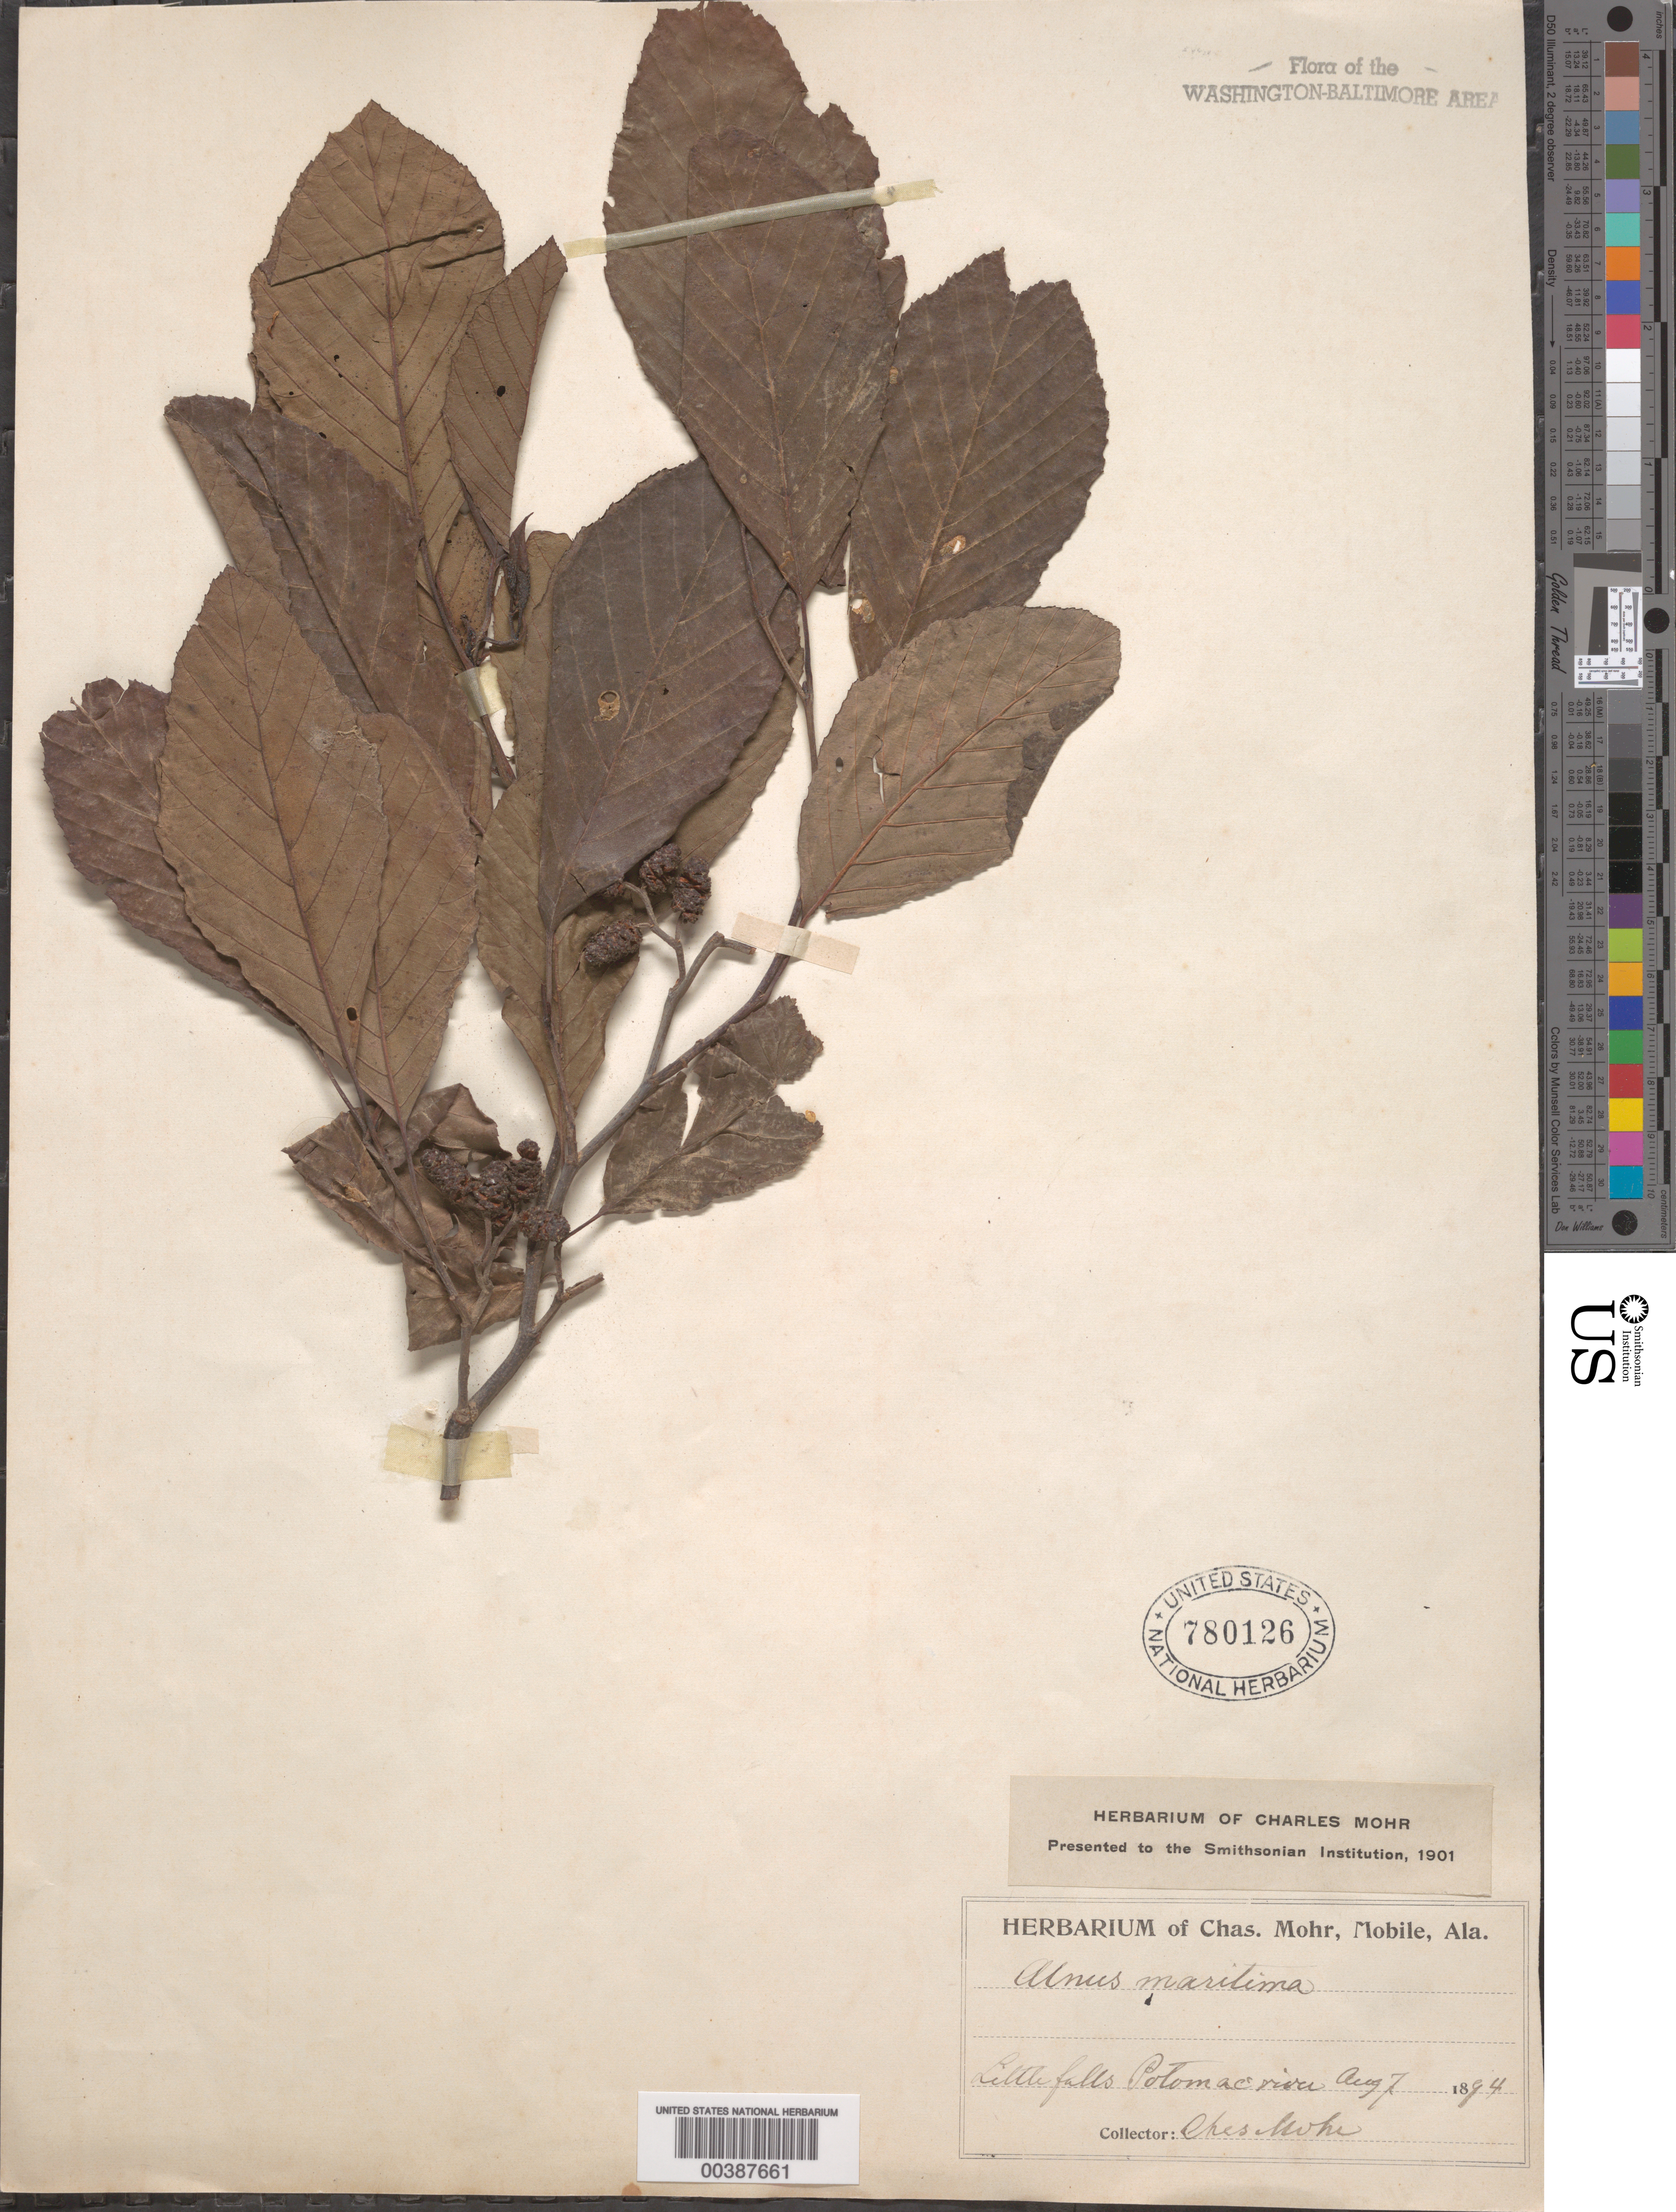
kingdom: Plantae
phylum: Tracheophyta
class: Magnoliopsida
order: Fagales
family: Betulaceae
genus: Alnus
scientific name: Alnus serrulata var. vulgaris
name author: Fernald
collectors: C. T. Mohr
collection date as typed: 1894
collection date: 1894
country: United States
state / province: Maryland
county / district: Montgomery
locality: Little Falls, Potomac River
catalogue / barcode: US 780126